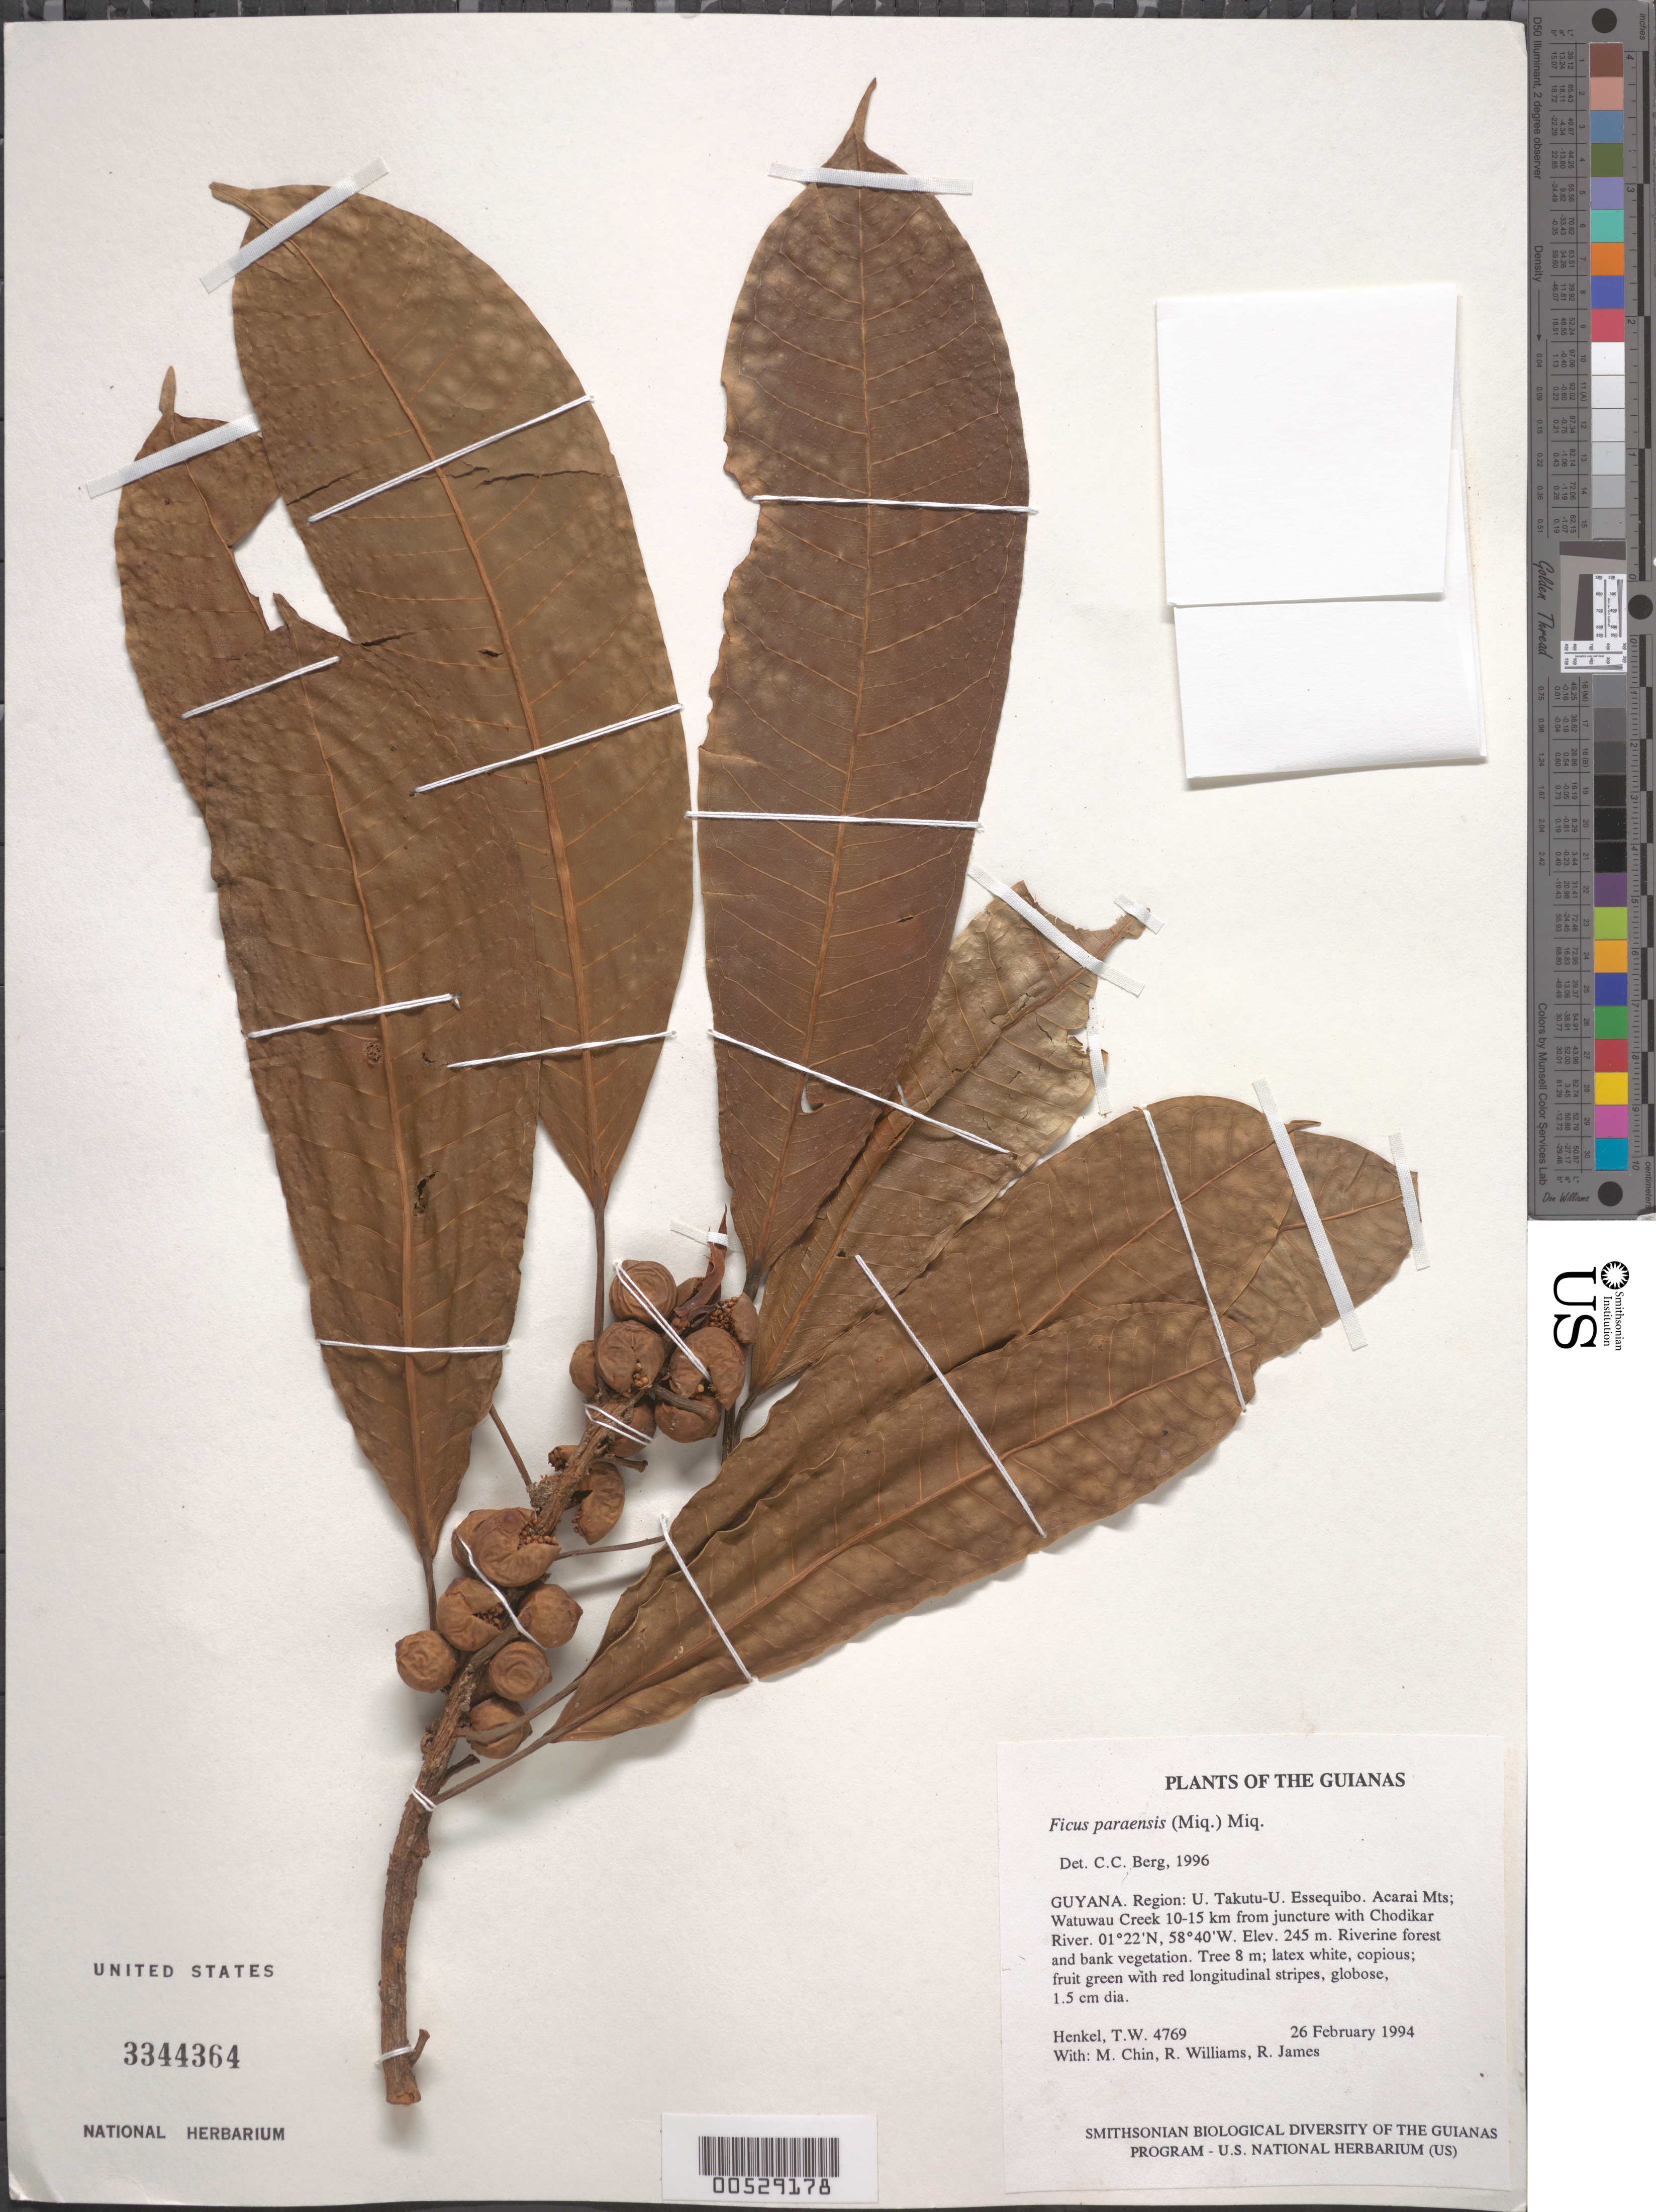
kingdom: Plantae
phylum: Tracheophyta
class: Magnoliopsida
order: Rosales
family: Moraceae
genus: Ficus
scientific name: Ficus paraensis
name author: (Miq.) Miq.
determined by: Berg, C. C.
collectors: T. Henkel, M. Chin, R. Williams & R. James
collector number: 4769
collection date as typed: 26 February 1994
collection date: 1994-02-26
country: Guyana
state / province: U. Takutu-U. Essequibo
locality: Acarai Mts; Watuwau Creek 10-15 km from juncture with Chodikar River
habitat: Riverine forest and bank vegetation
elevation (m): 245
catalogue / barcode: US 3344364